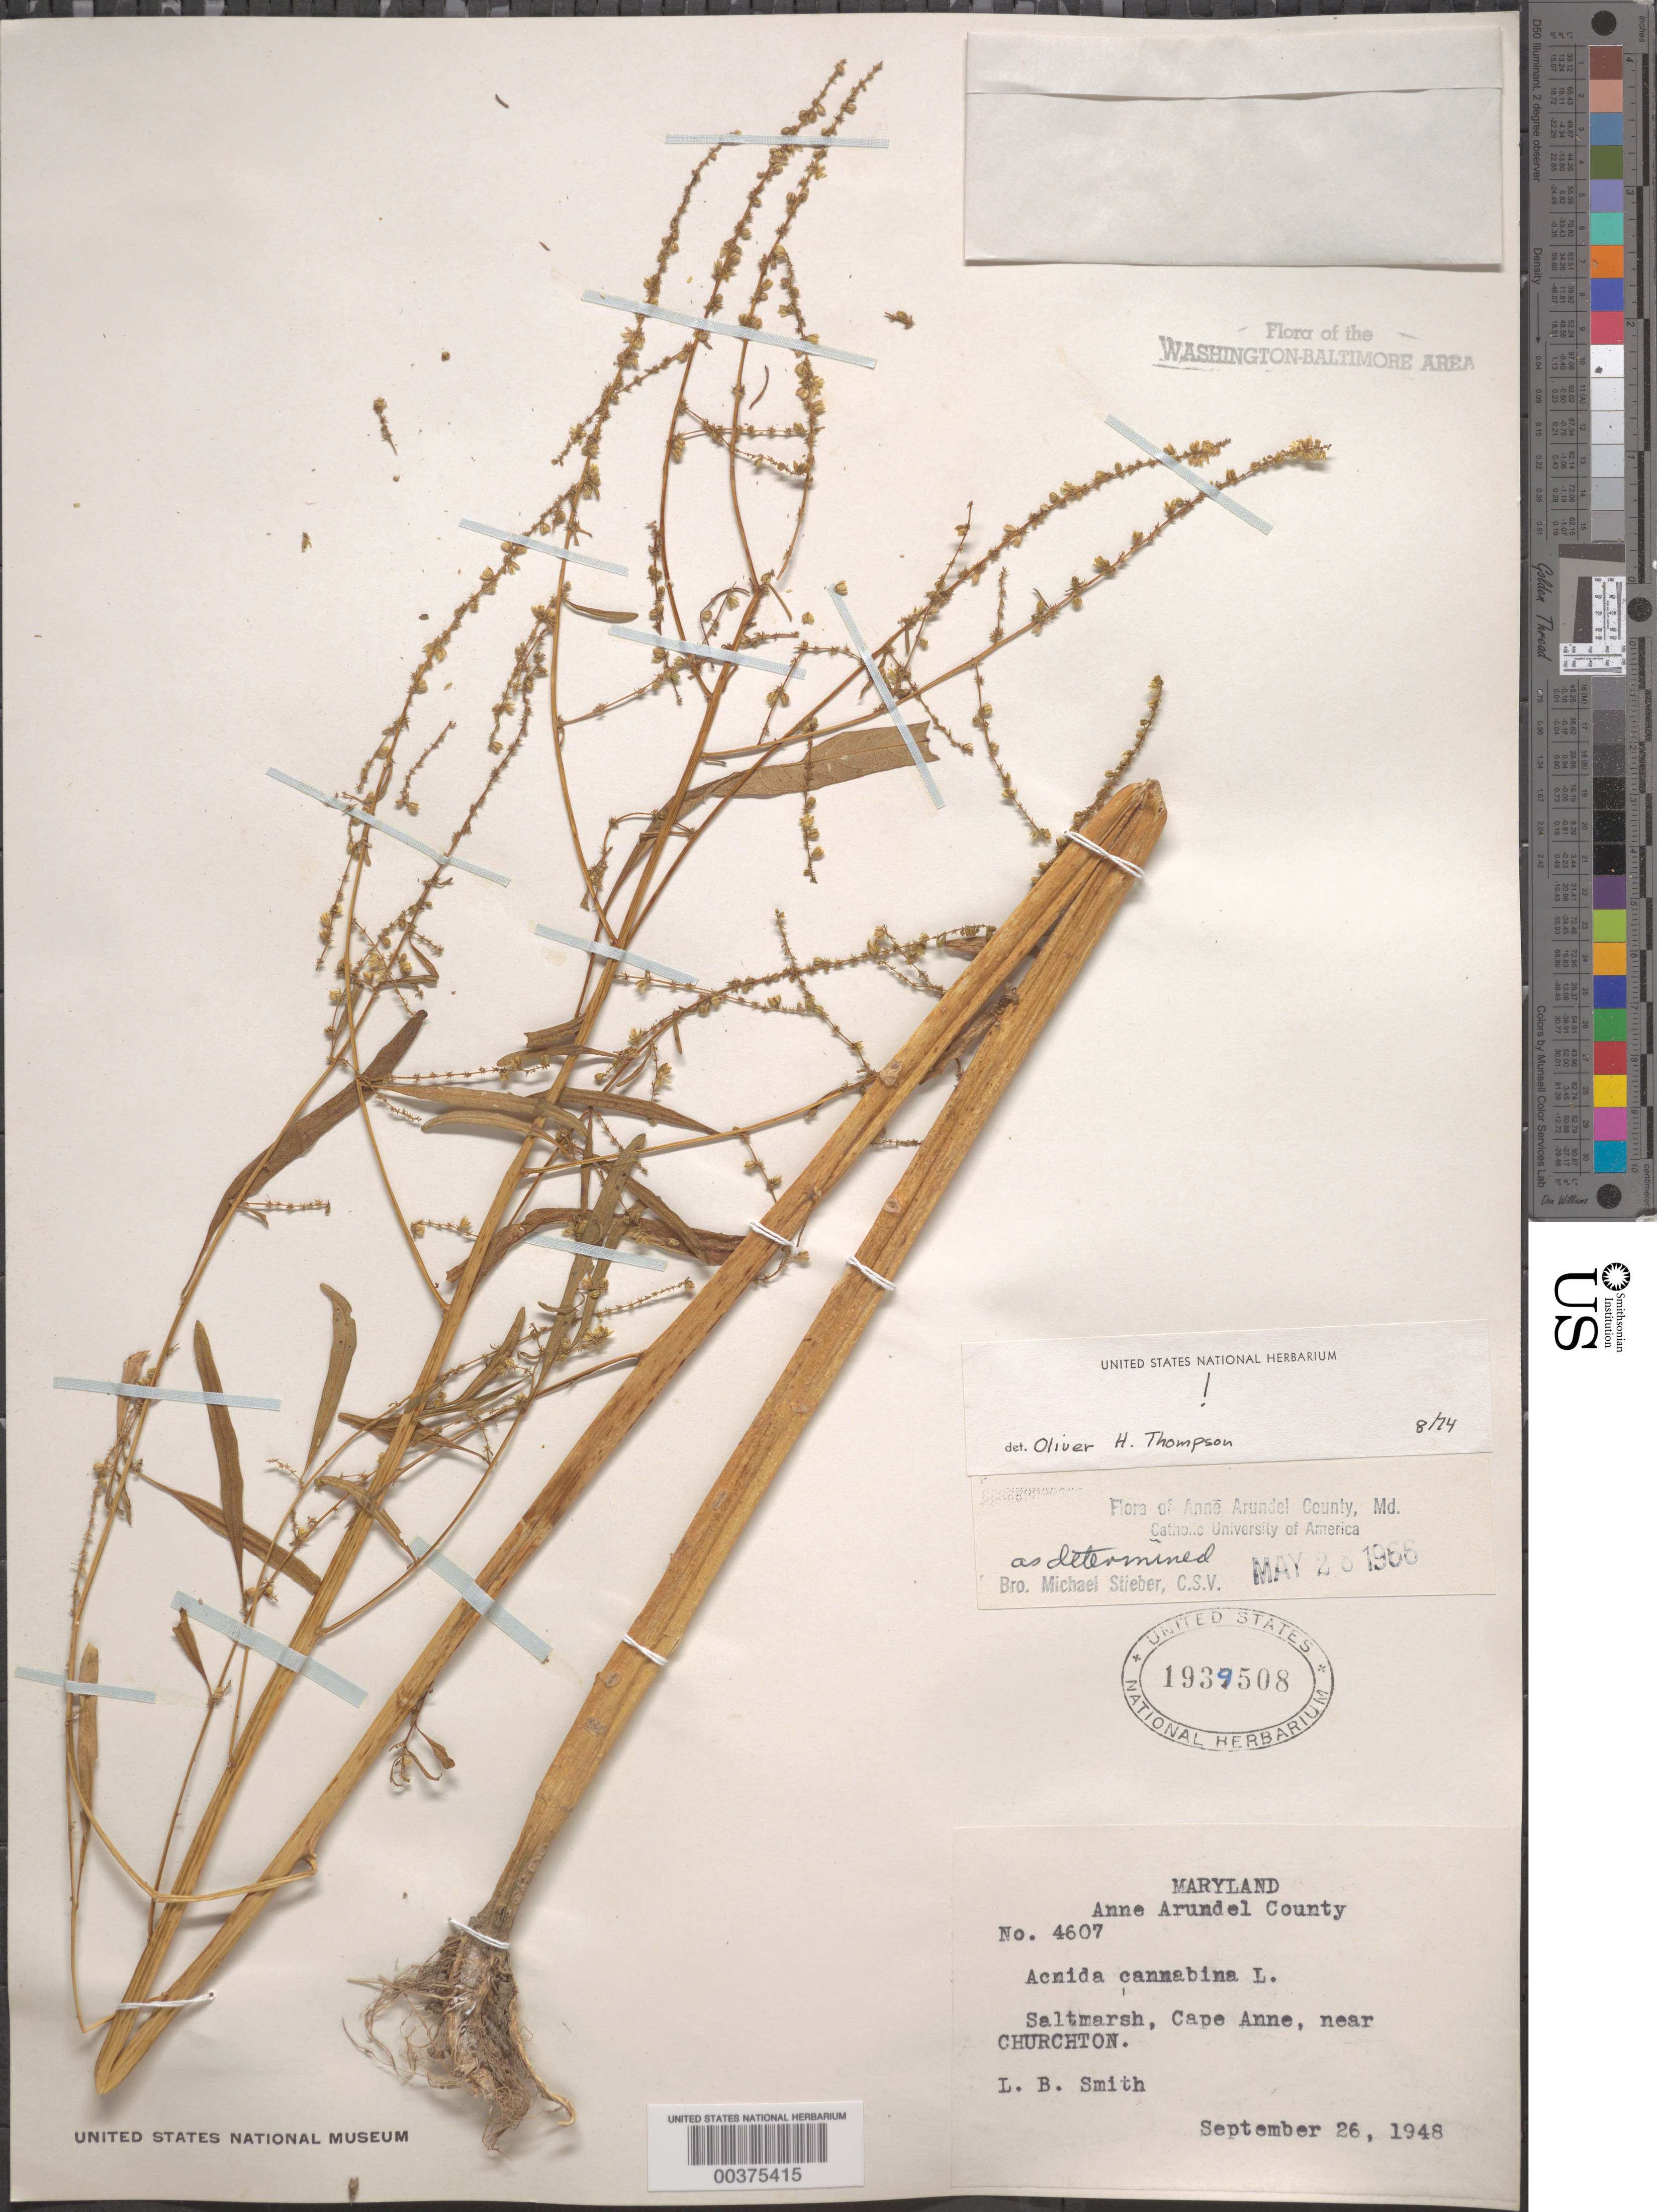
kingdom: Plantae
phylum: Tracheophyta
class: Magnoliopsida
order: Caryophyllales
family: Amaranthaceae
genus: Amaranthus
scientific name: Amaranthus cannabinus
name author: (L.) E.G. F. Sauer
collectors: L. Smith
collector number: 4607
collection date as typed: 26 Sep 1948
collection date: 1948-09-26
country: United States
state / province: Maryland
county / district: Anne Arundel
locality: Cape Anne, near Churchton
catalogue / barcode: US 1939508